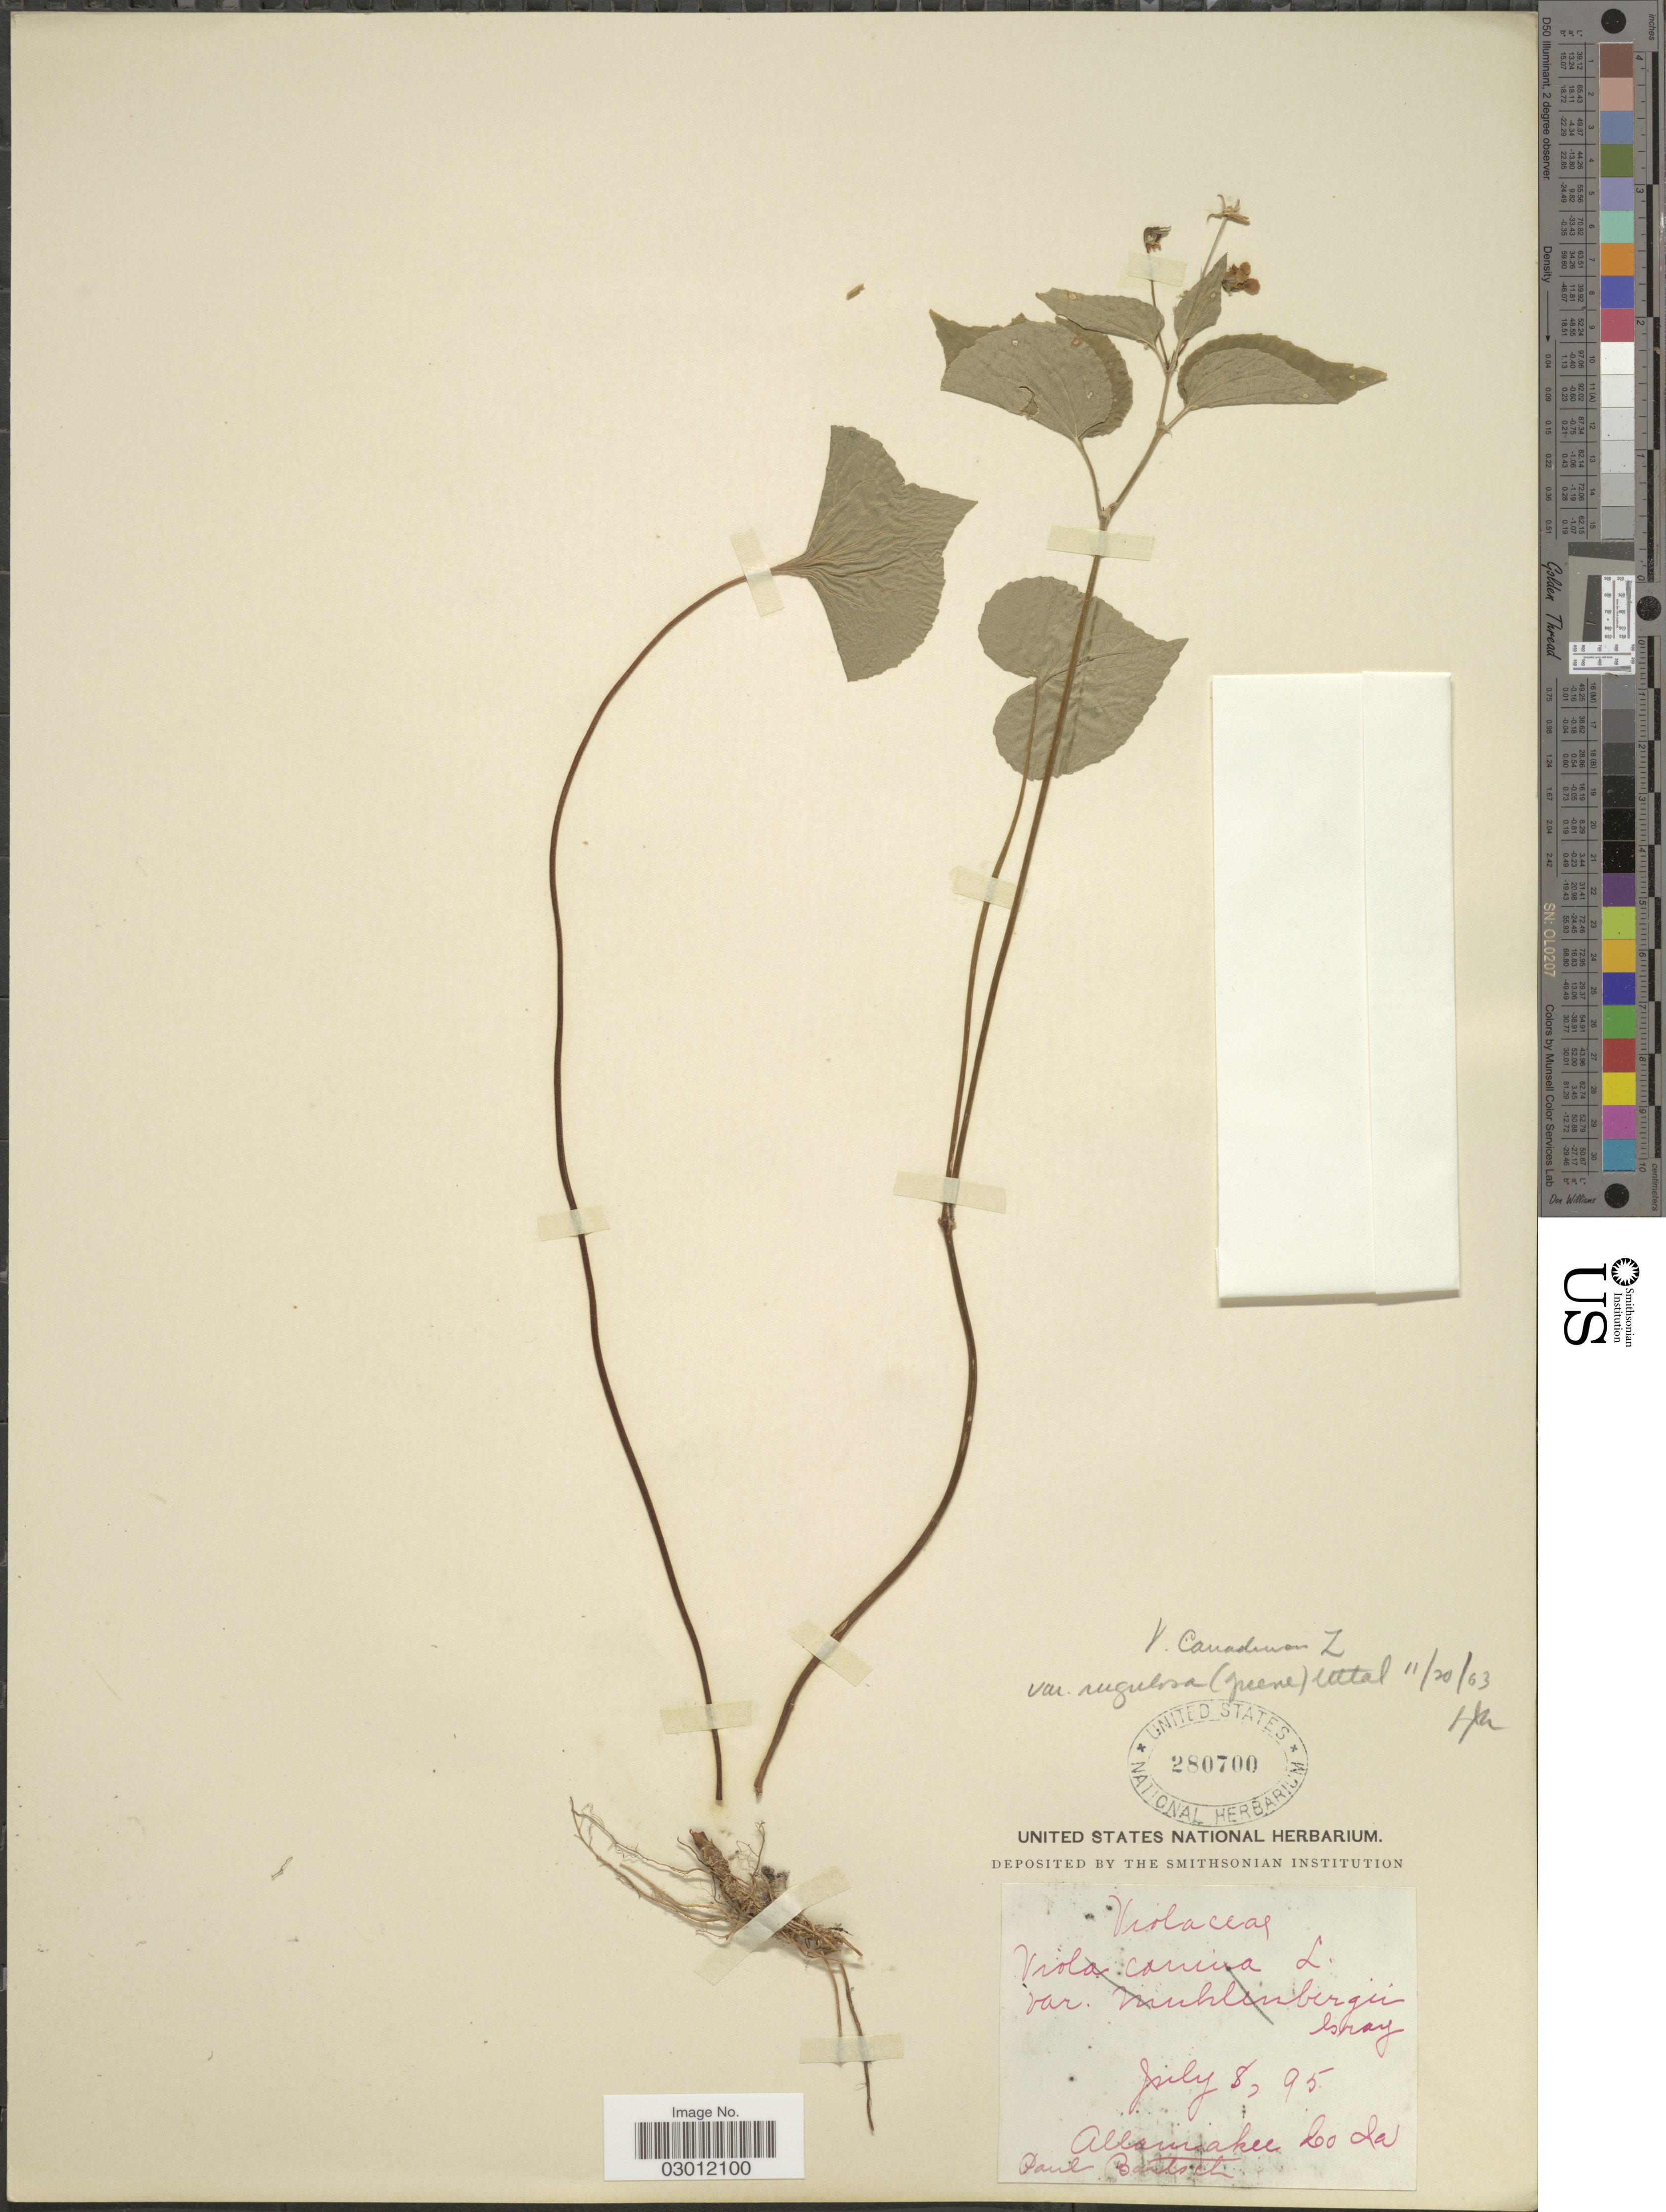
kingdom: Plantae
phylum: Tracheophyta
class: Magnoliopsida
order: Malpighiales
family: Violaceae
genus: Viola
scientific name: Viola canadensis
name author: L.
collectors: P. Bartsch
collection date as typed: Transcribed d/m/y: 8/7/95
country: United States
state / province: Iowa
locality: Allamakee Co. Ia.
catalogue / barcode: US 280700